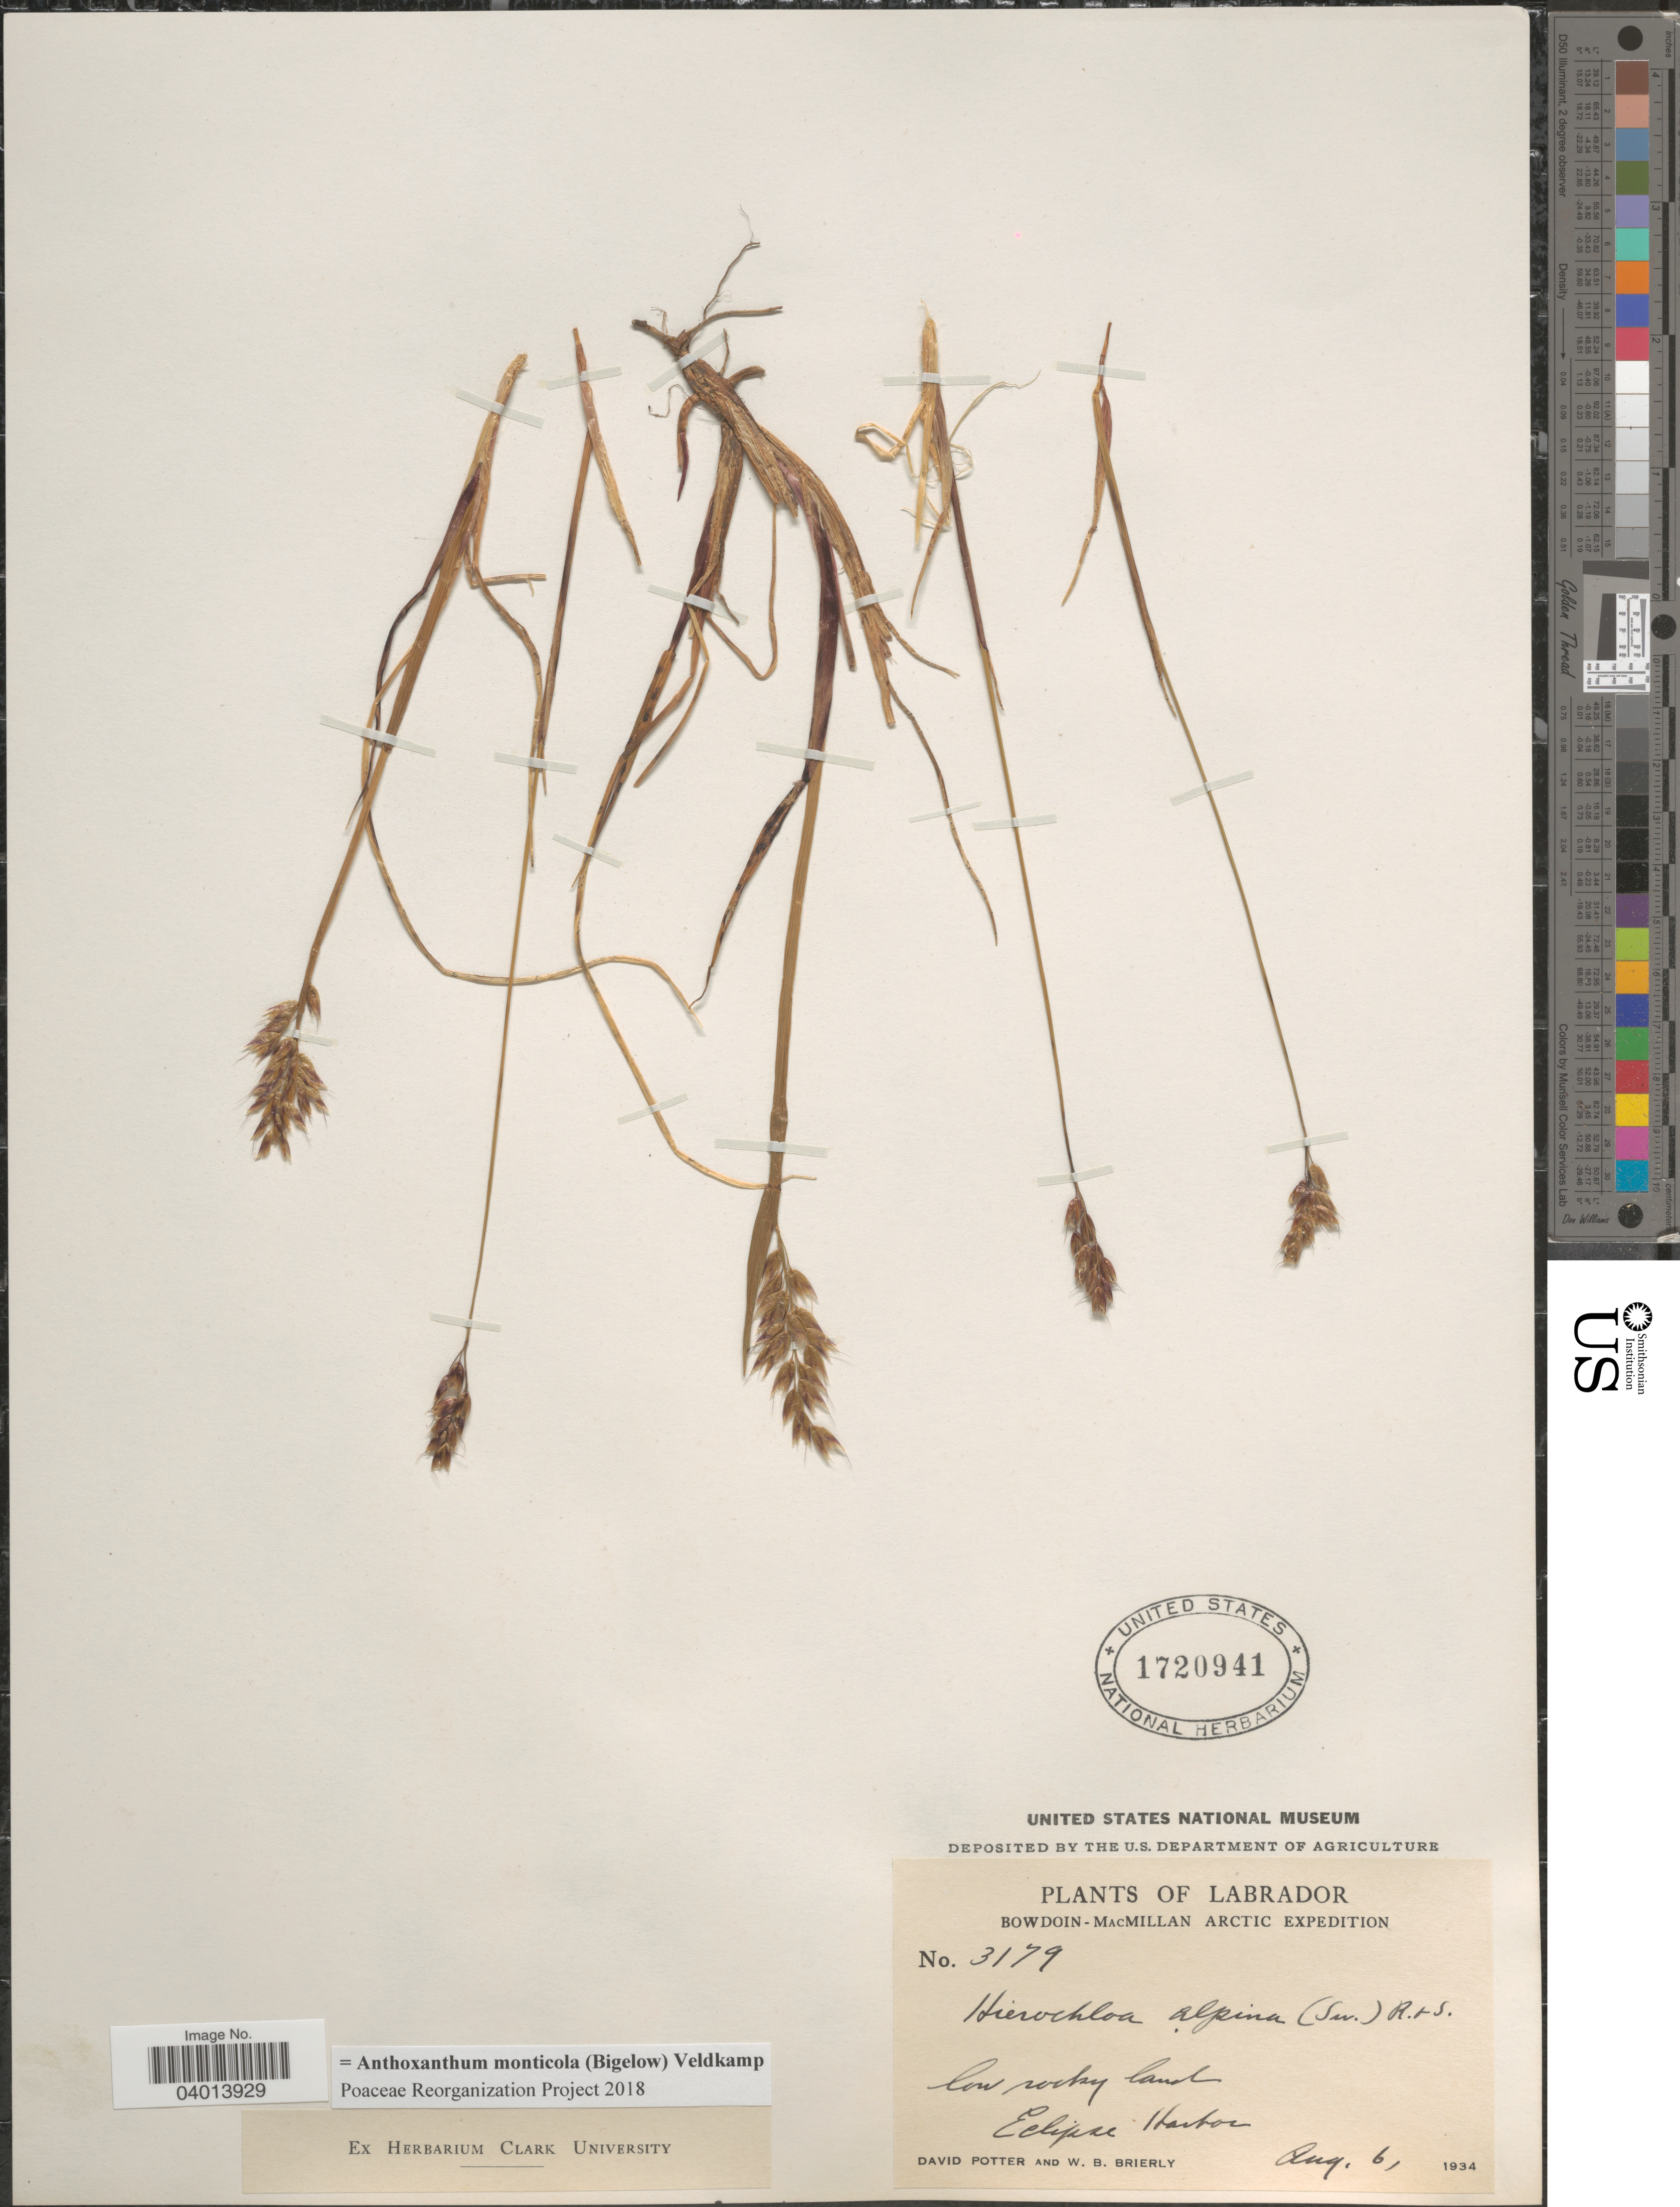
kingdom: Plantae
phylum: Tracheophyta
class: Liliopsida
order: Poales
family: Poaceae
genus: Anthoxanthum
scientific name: Anthoxanthum monticola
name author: (Bigelow) Veldkamp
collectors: D. Potter & W. Brierly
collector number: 3179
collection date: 1934-08-06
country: Canada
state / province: Newfoundland and Labrador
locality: Labrador. Low rocky land. Eclipse Harbor.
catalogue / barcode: US 1720941